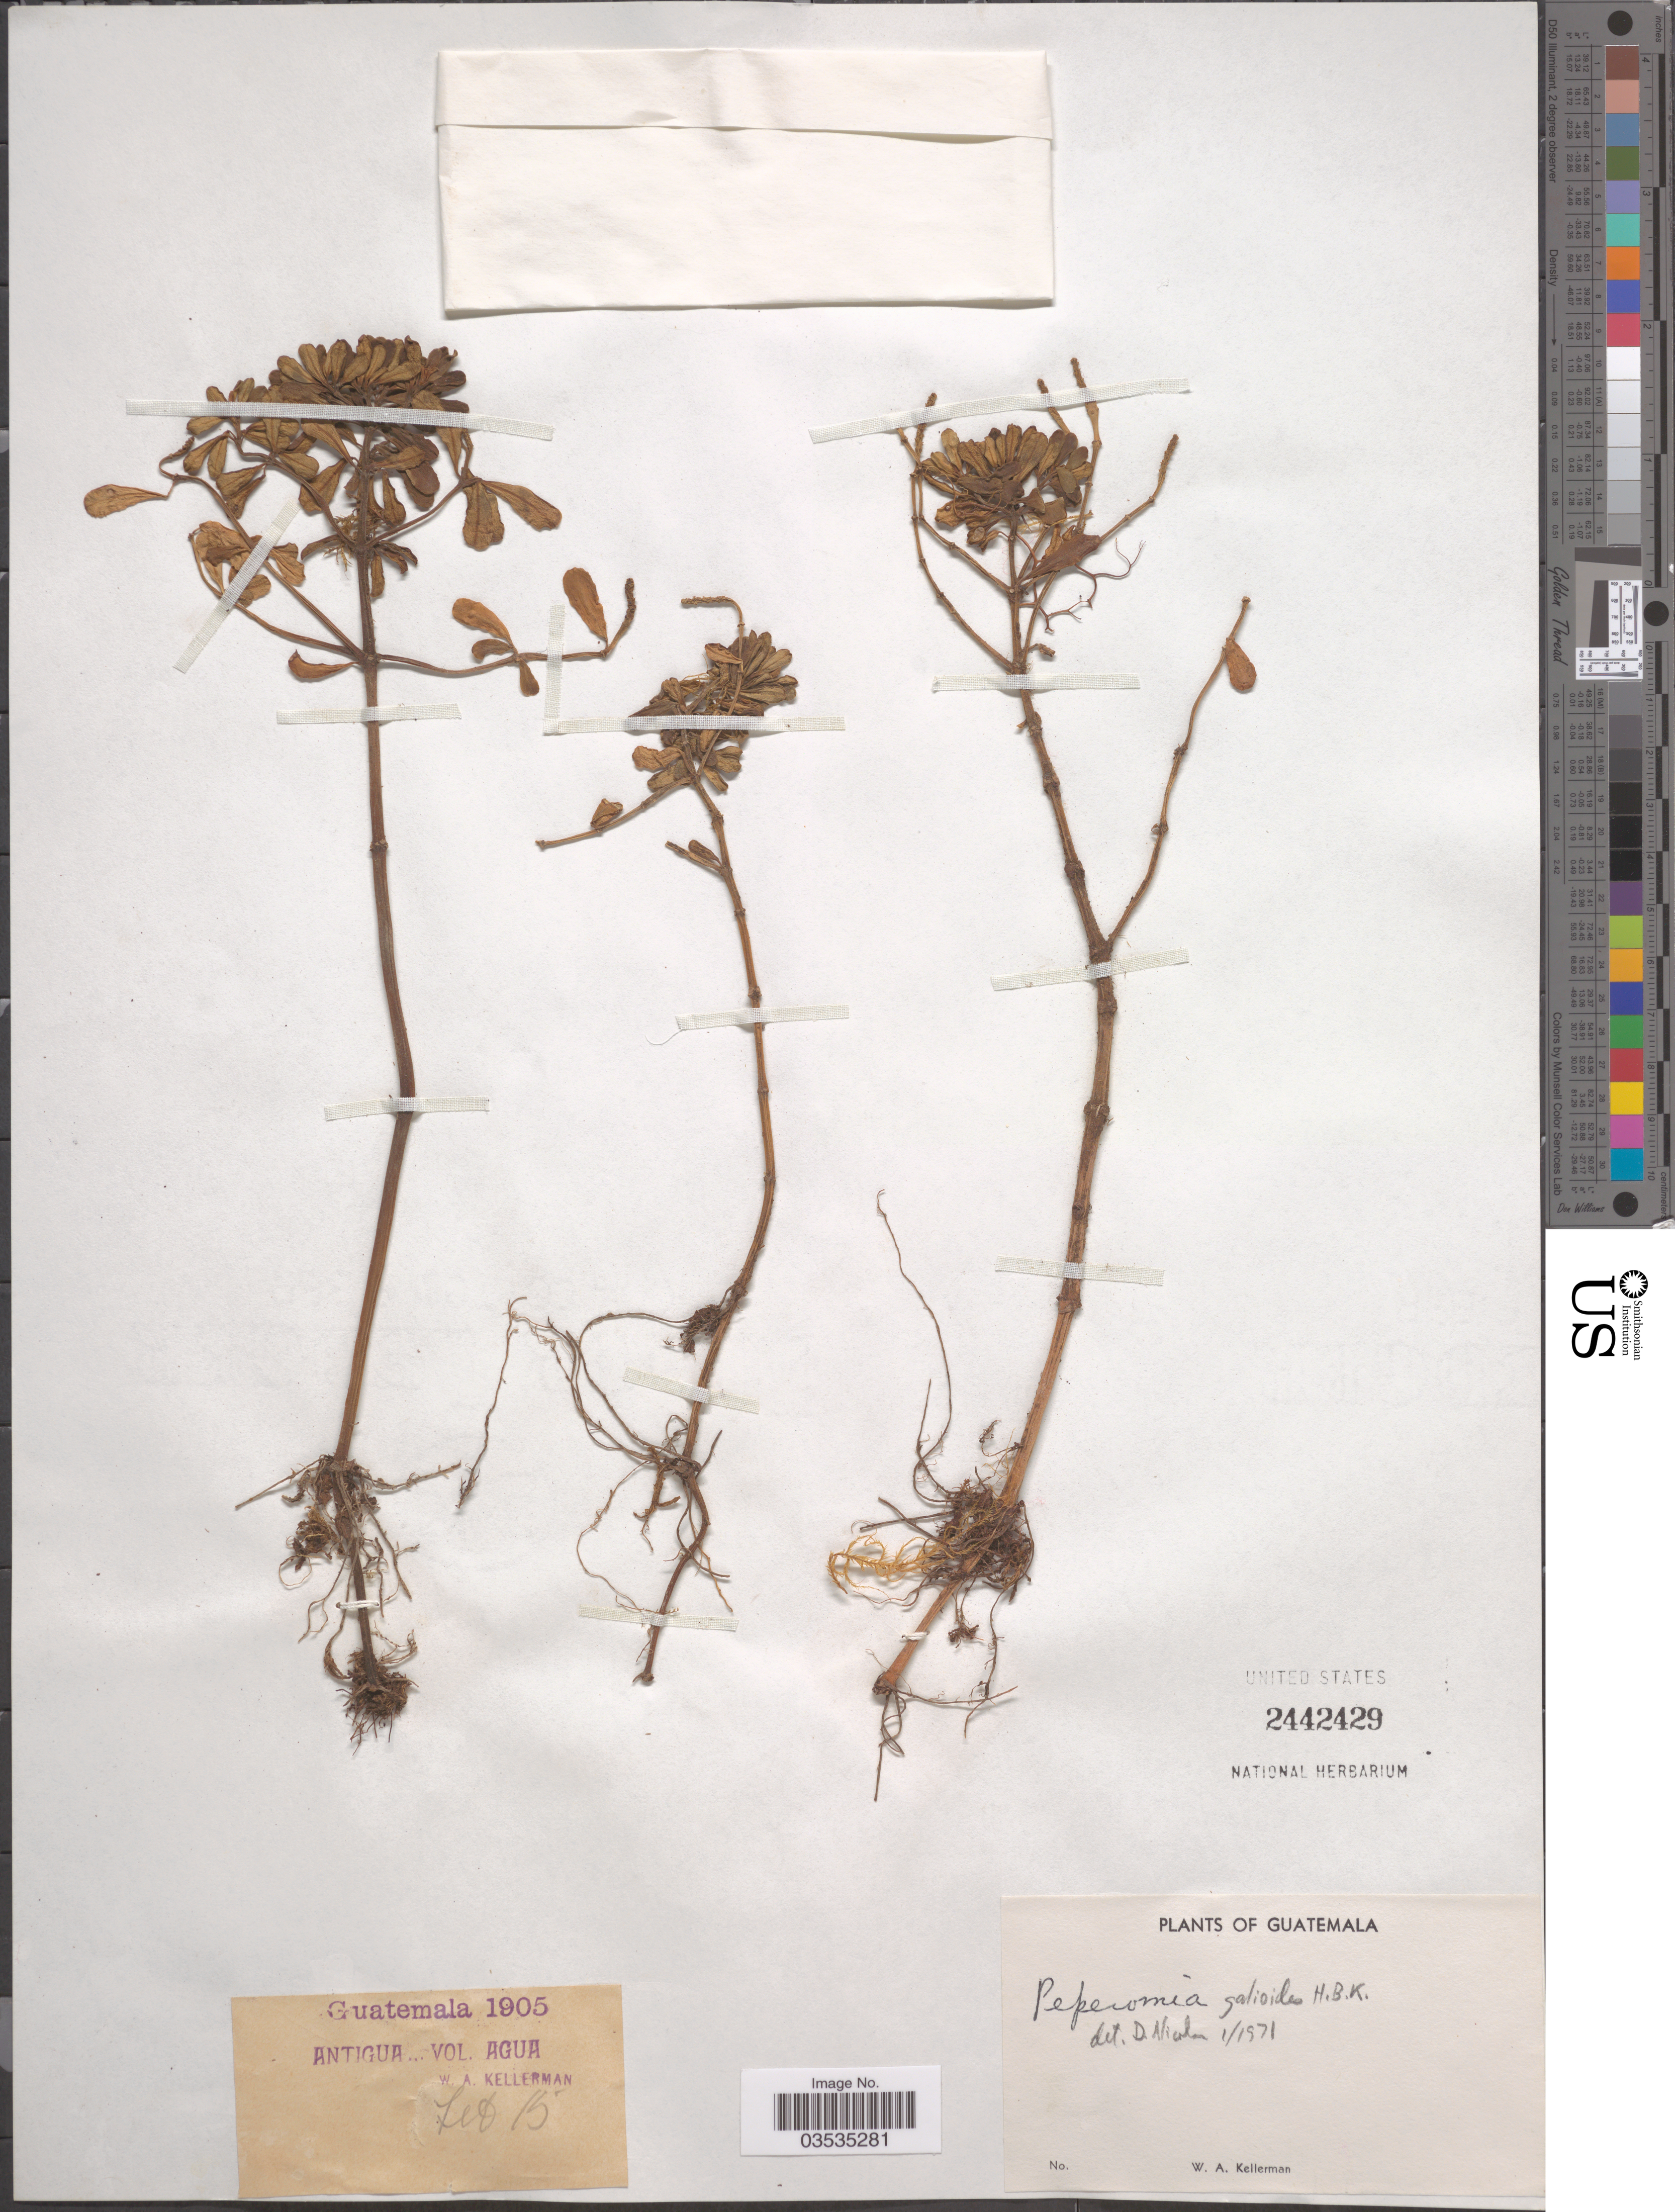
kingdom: Plantae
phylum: Tracheophyta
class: Magnoliopsida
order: Piperales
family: Piperaceae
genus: Peperomia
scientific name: Peperomia leptophylla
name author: Miq.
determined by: Jiménez, José Estaban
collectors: W. Kellerman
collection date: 1905-02-15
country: Guatemala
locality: Antigua. Vol. Agua.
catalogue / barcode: US 2442429